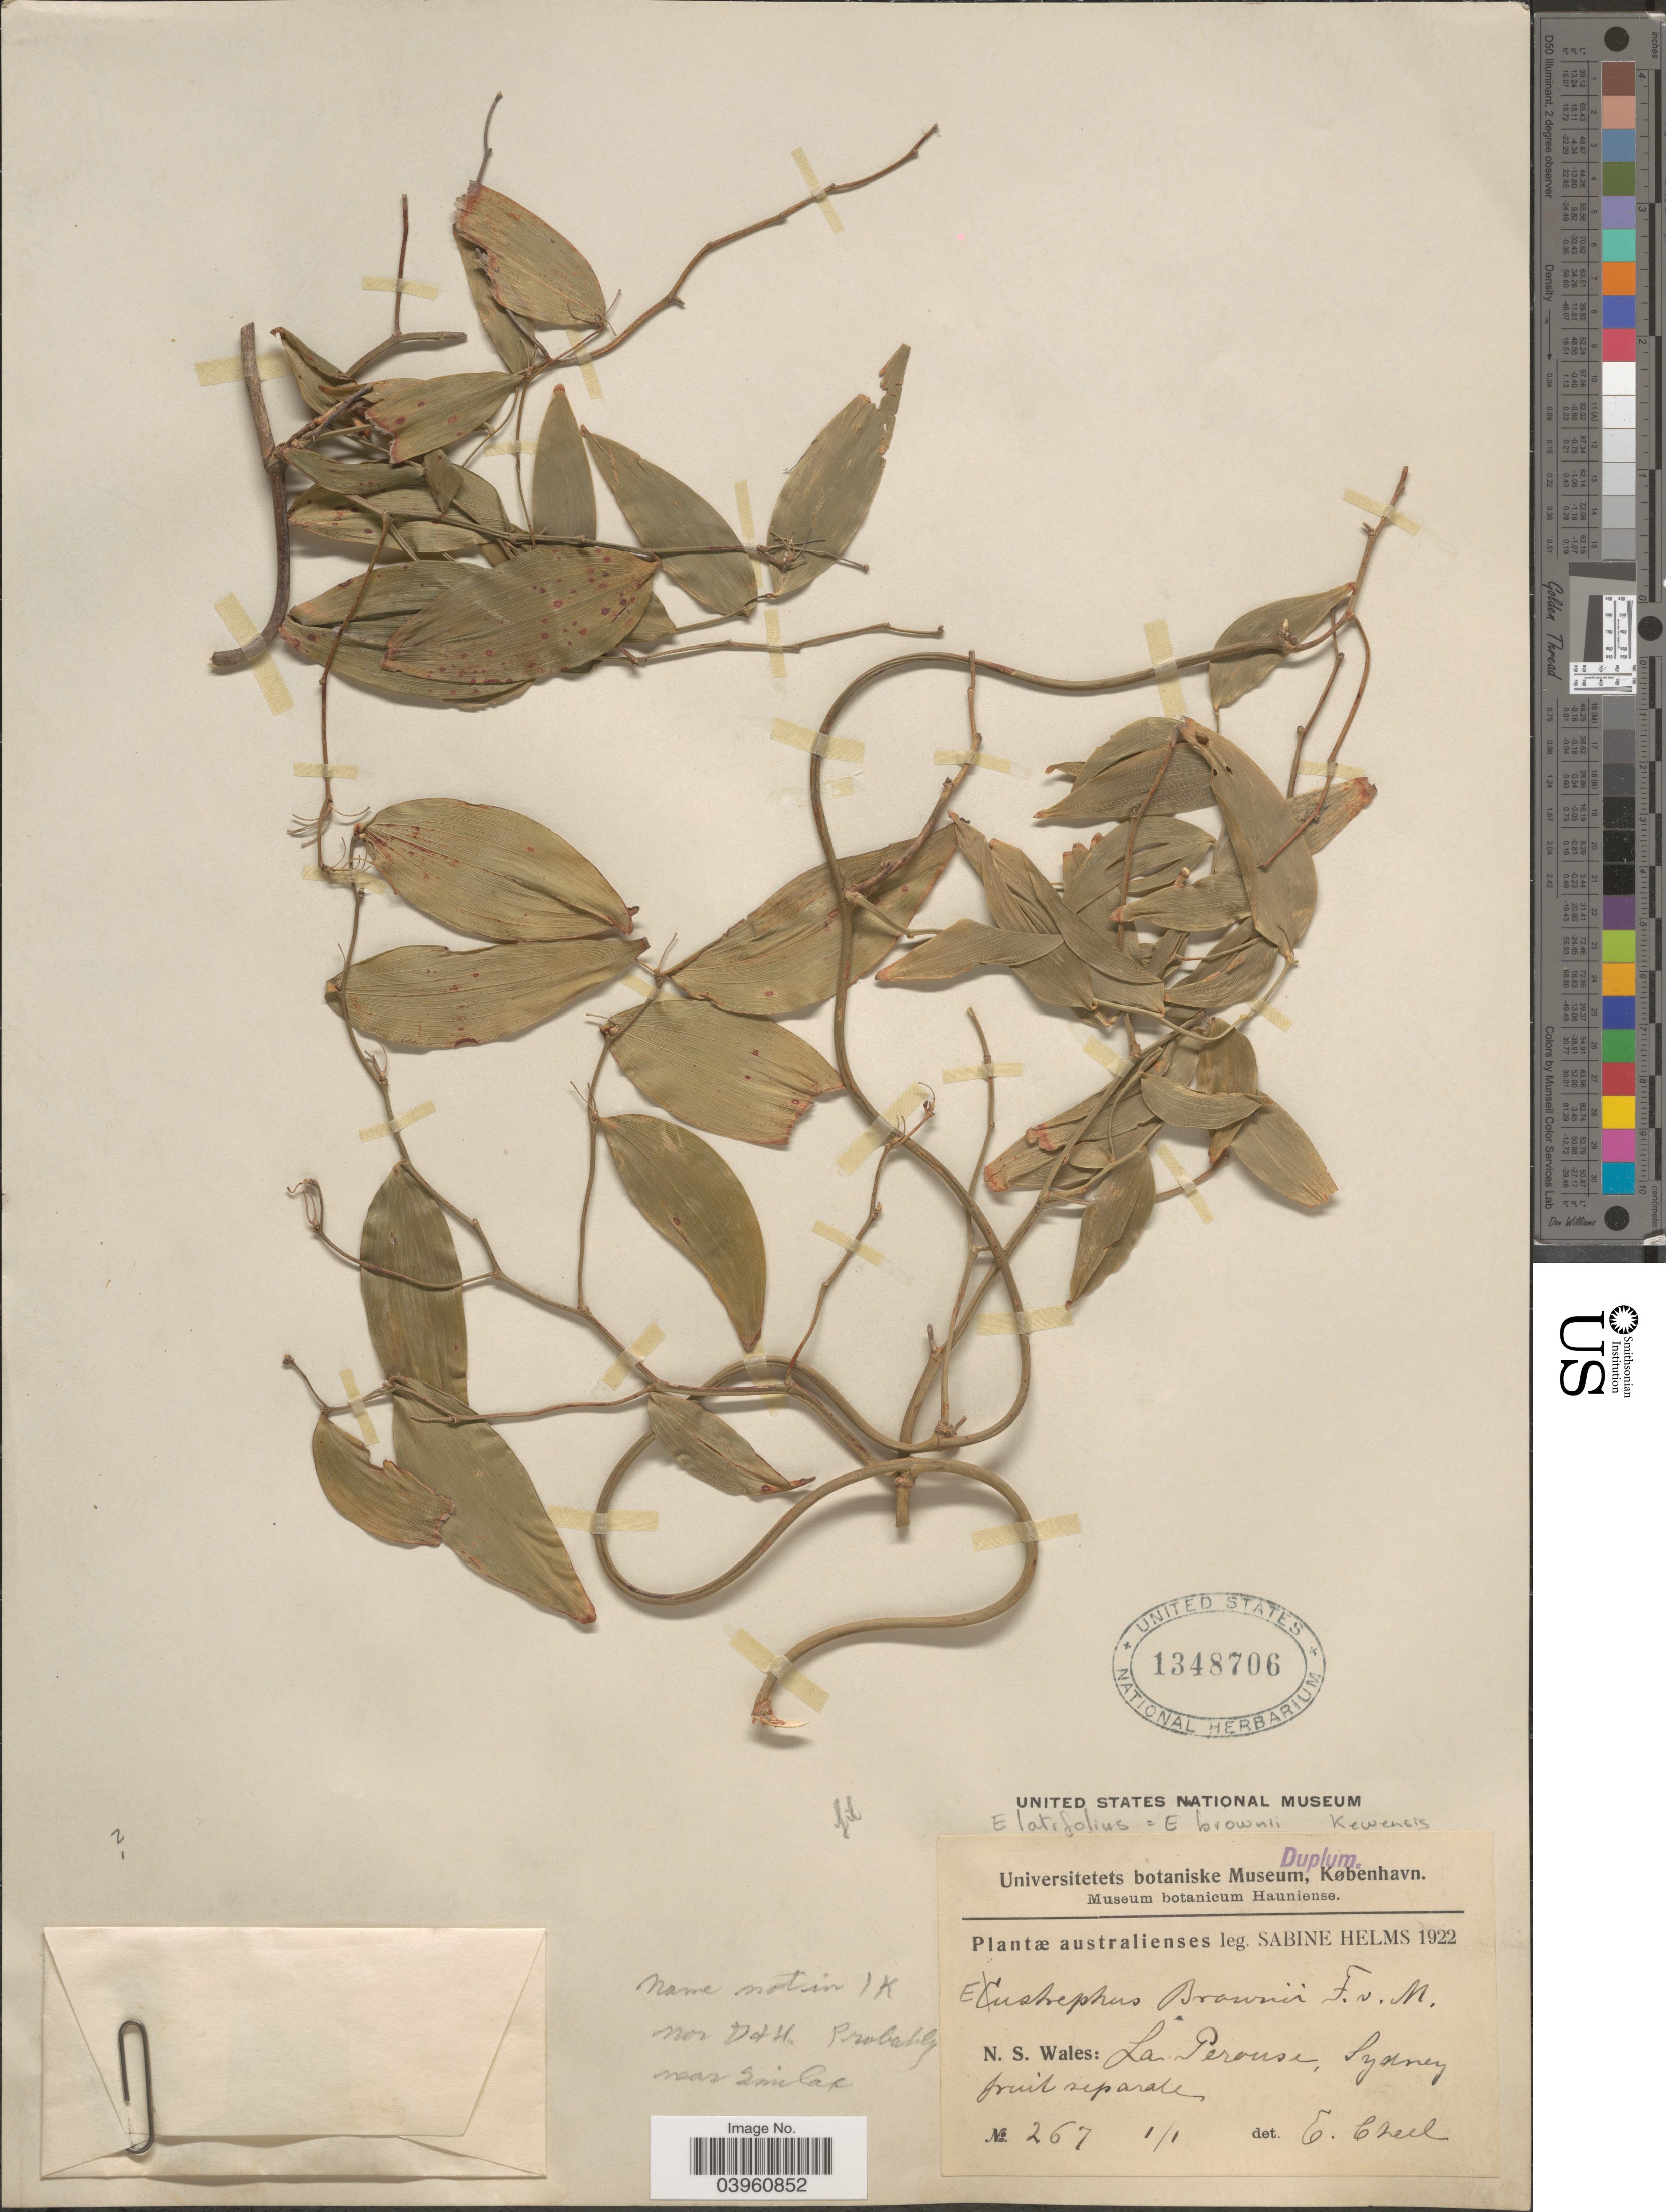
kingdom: Plantae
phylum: Tracheophyta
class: Liliopsida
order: Asparagales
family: Asparagaceae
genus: Eustrephus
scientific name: Eustrephus latifolius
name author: R. Br.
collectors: S. Helms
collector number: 267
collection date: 1922-01-01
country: Australia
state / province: New South Wales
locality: La Perouse, Sydney.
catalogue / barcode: US 1348706